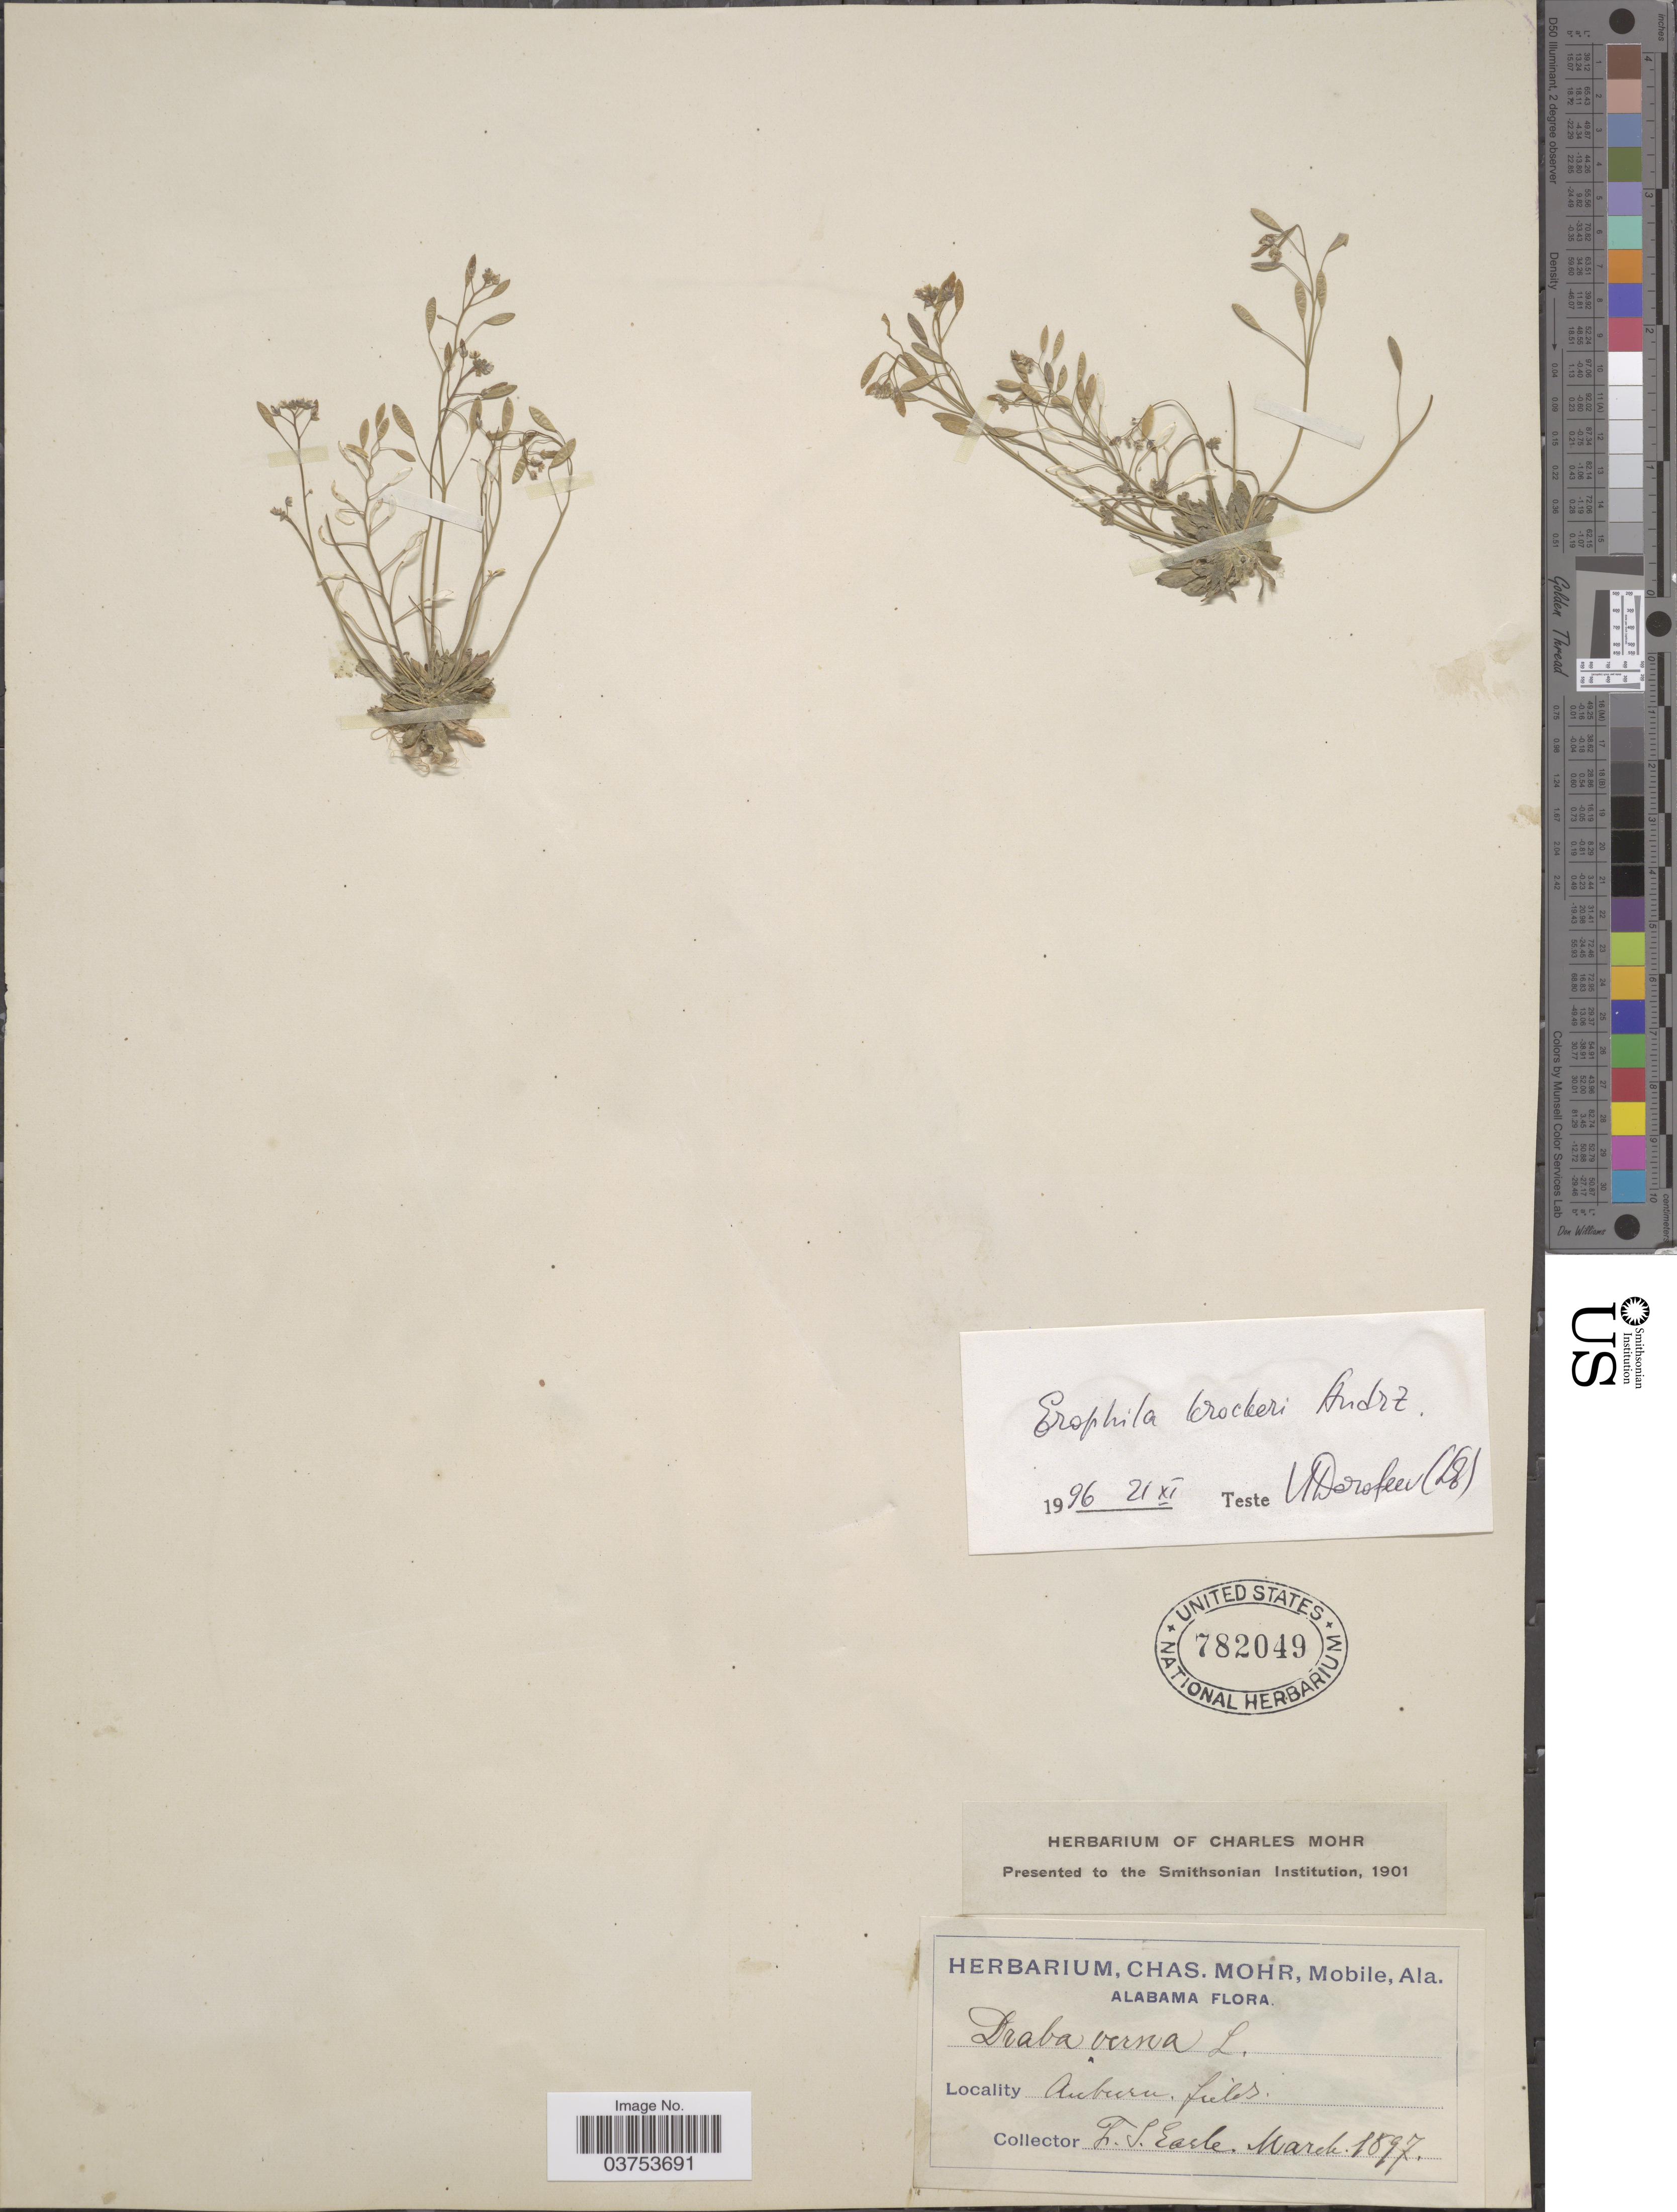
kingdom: Plantae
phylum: Tracheophyta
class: Magnoliopsida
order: Brassicales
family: Brassicaceae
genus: Erophila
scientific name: Erophila verna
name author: (L.) DC.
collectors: F. S. Earle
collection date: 1897-03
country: United States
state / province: Alabama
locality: Auburn, fields.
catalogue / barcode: US 782049